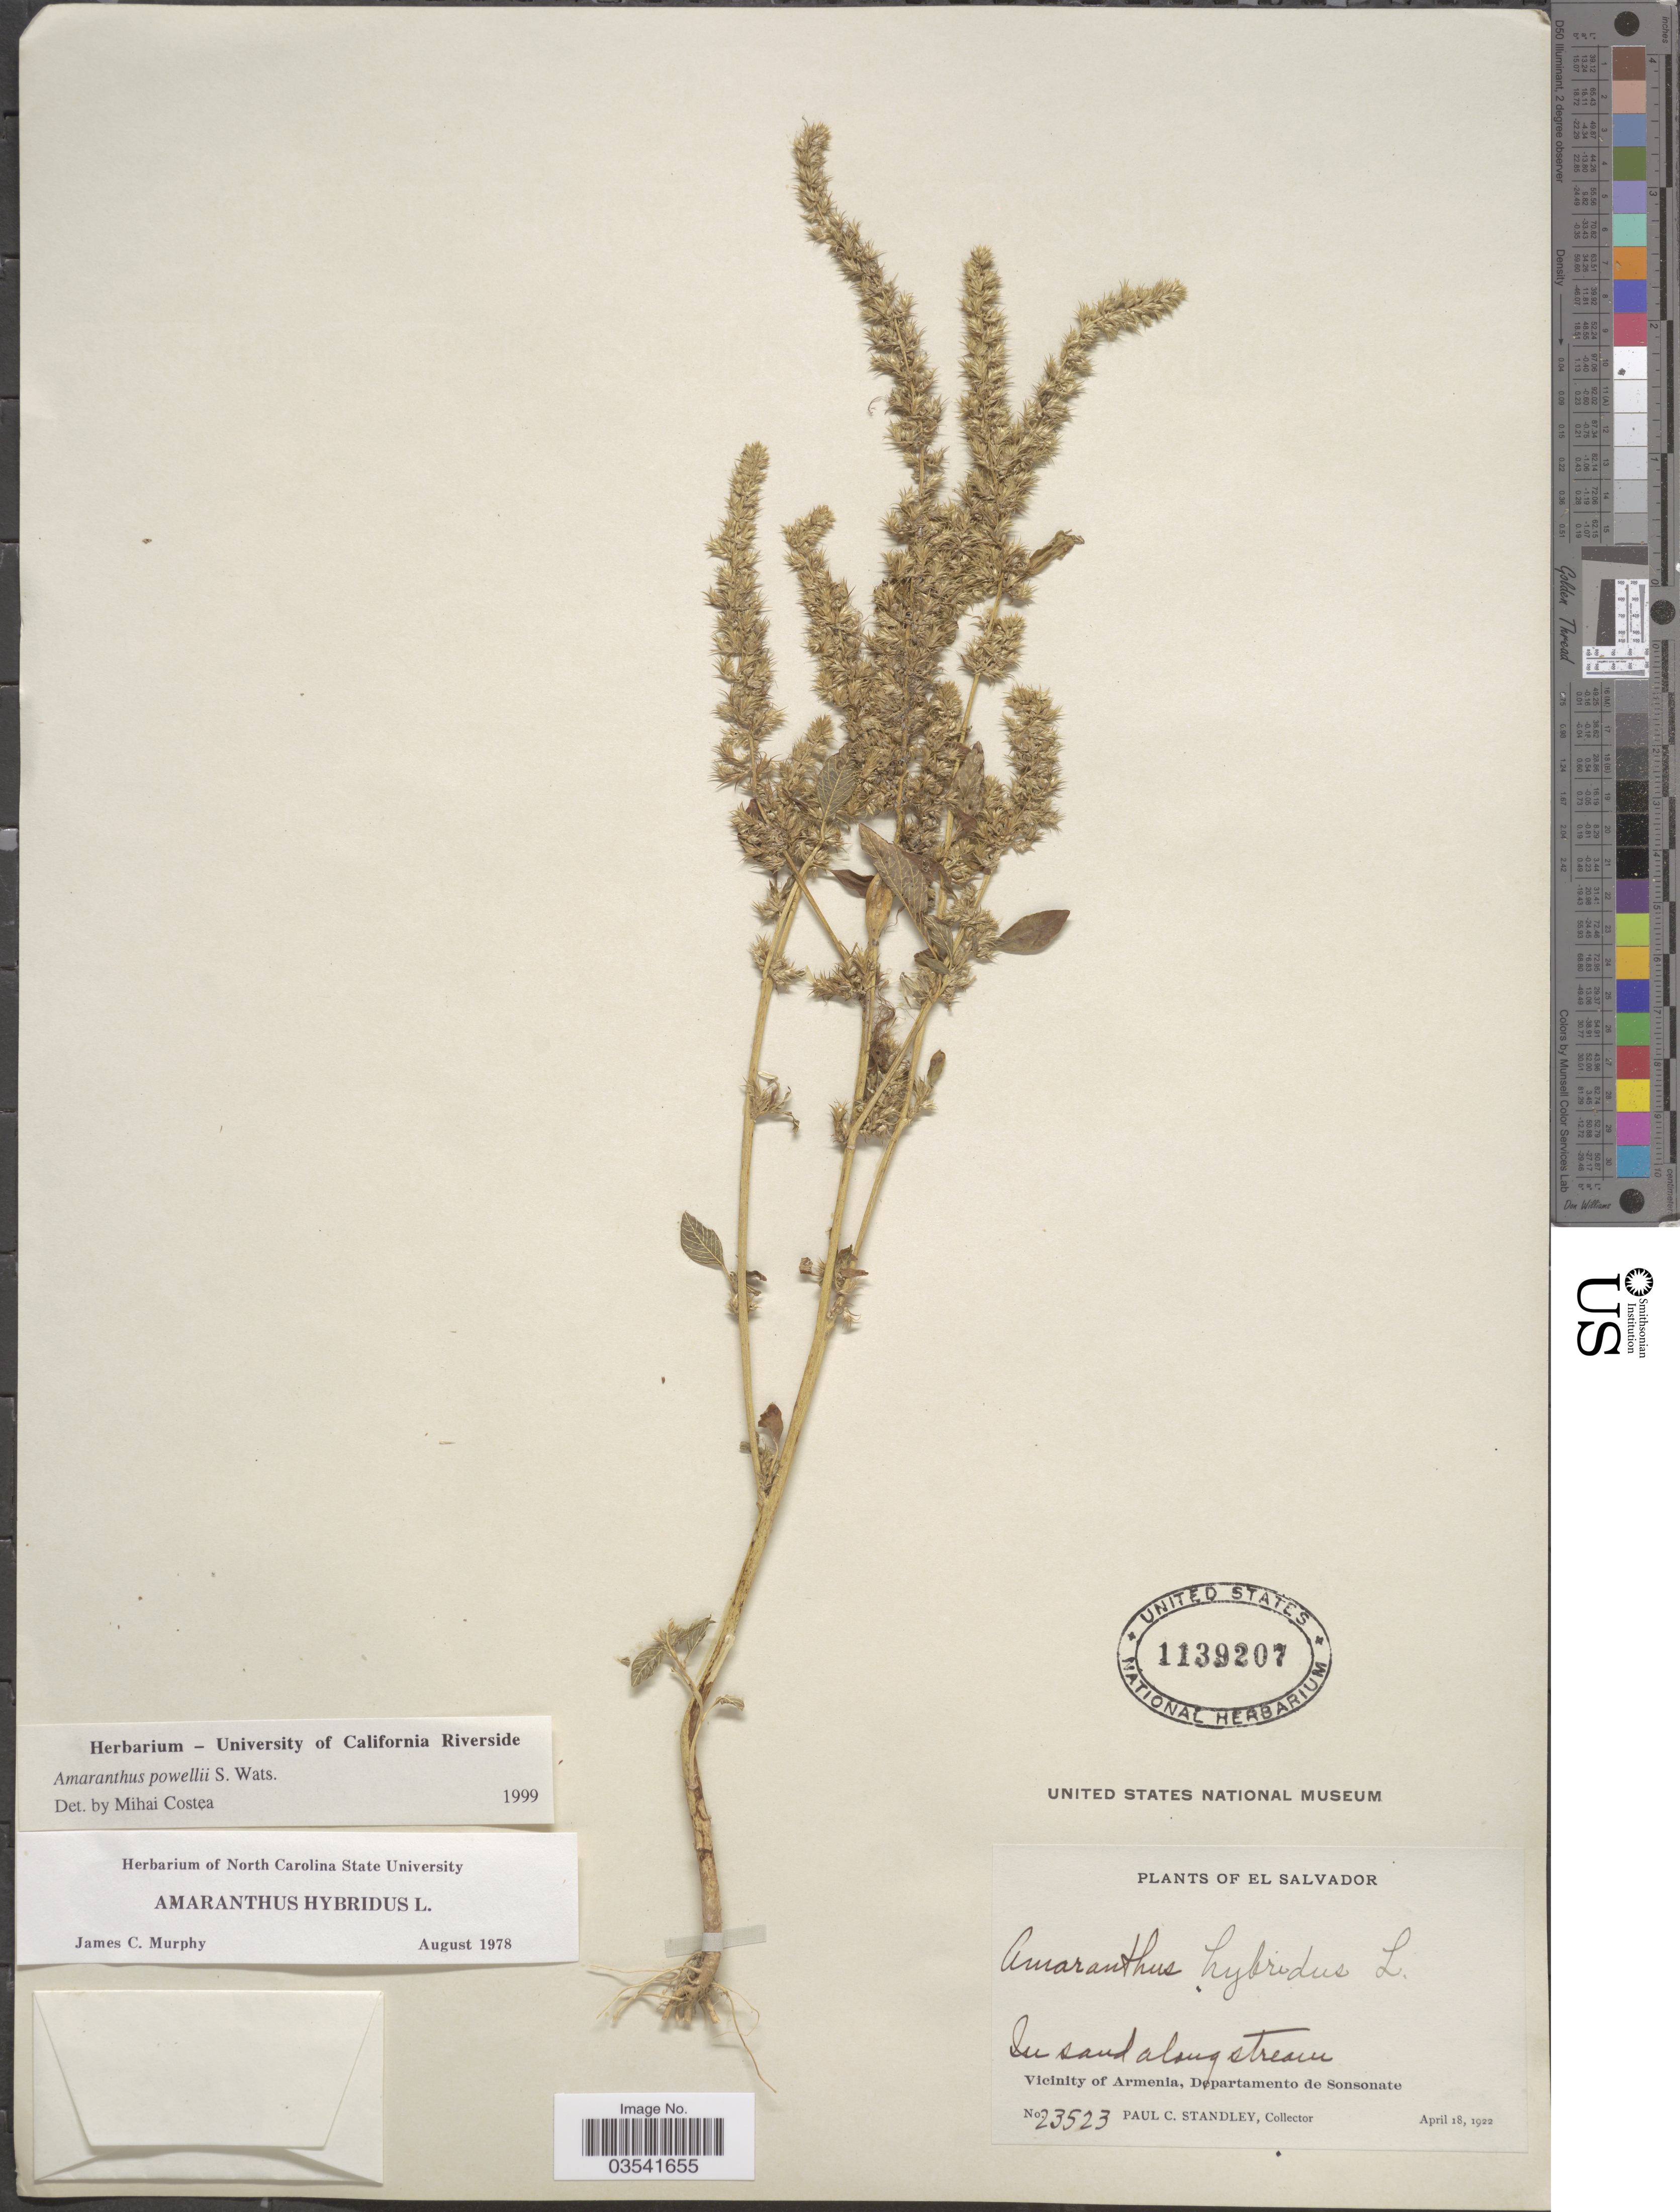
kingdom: Plantae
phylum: Tracheophyta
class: Magnoliopsida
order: Caryophyllales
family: Amaranthaceae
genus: Amaranthus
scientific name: Amaranthus powellii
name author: S. Watson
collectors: P. C. Standley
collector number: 23523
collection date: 1922-04-18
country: El Salvador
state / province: Sonsonate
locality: In sand along stream. Vicinity of Armenia, Departamento de Sonsonate.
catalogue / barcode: US 1139207